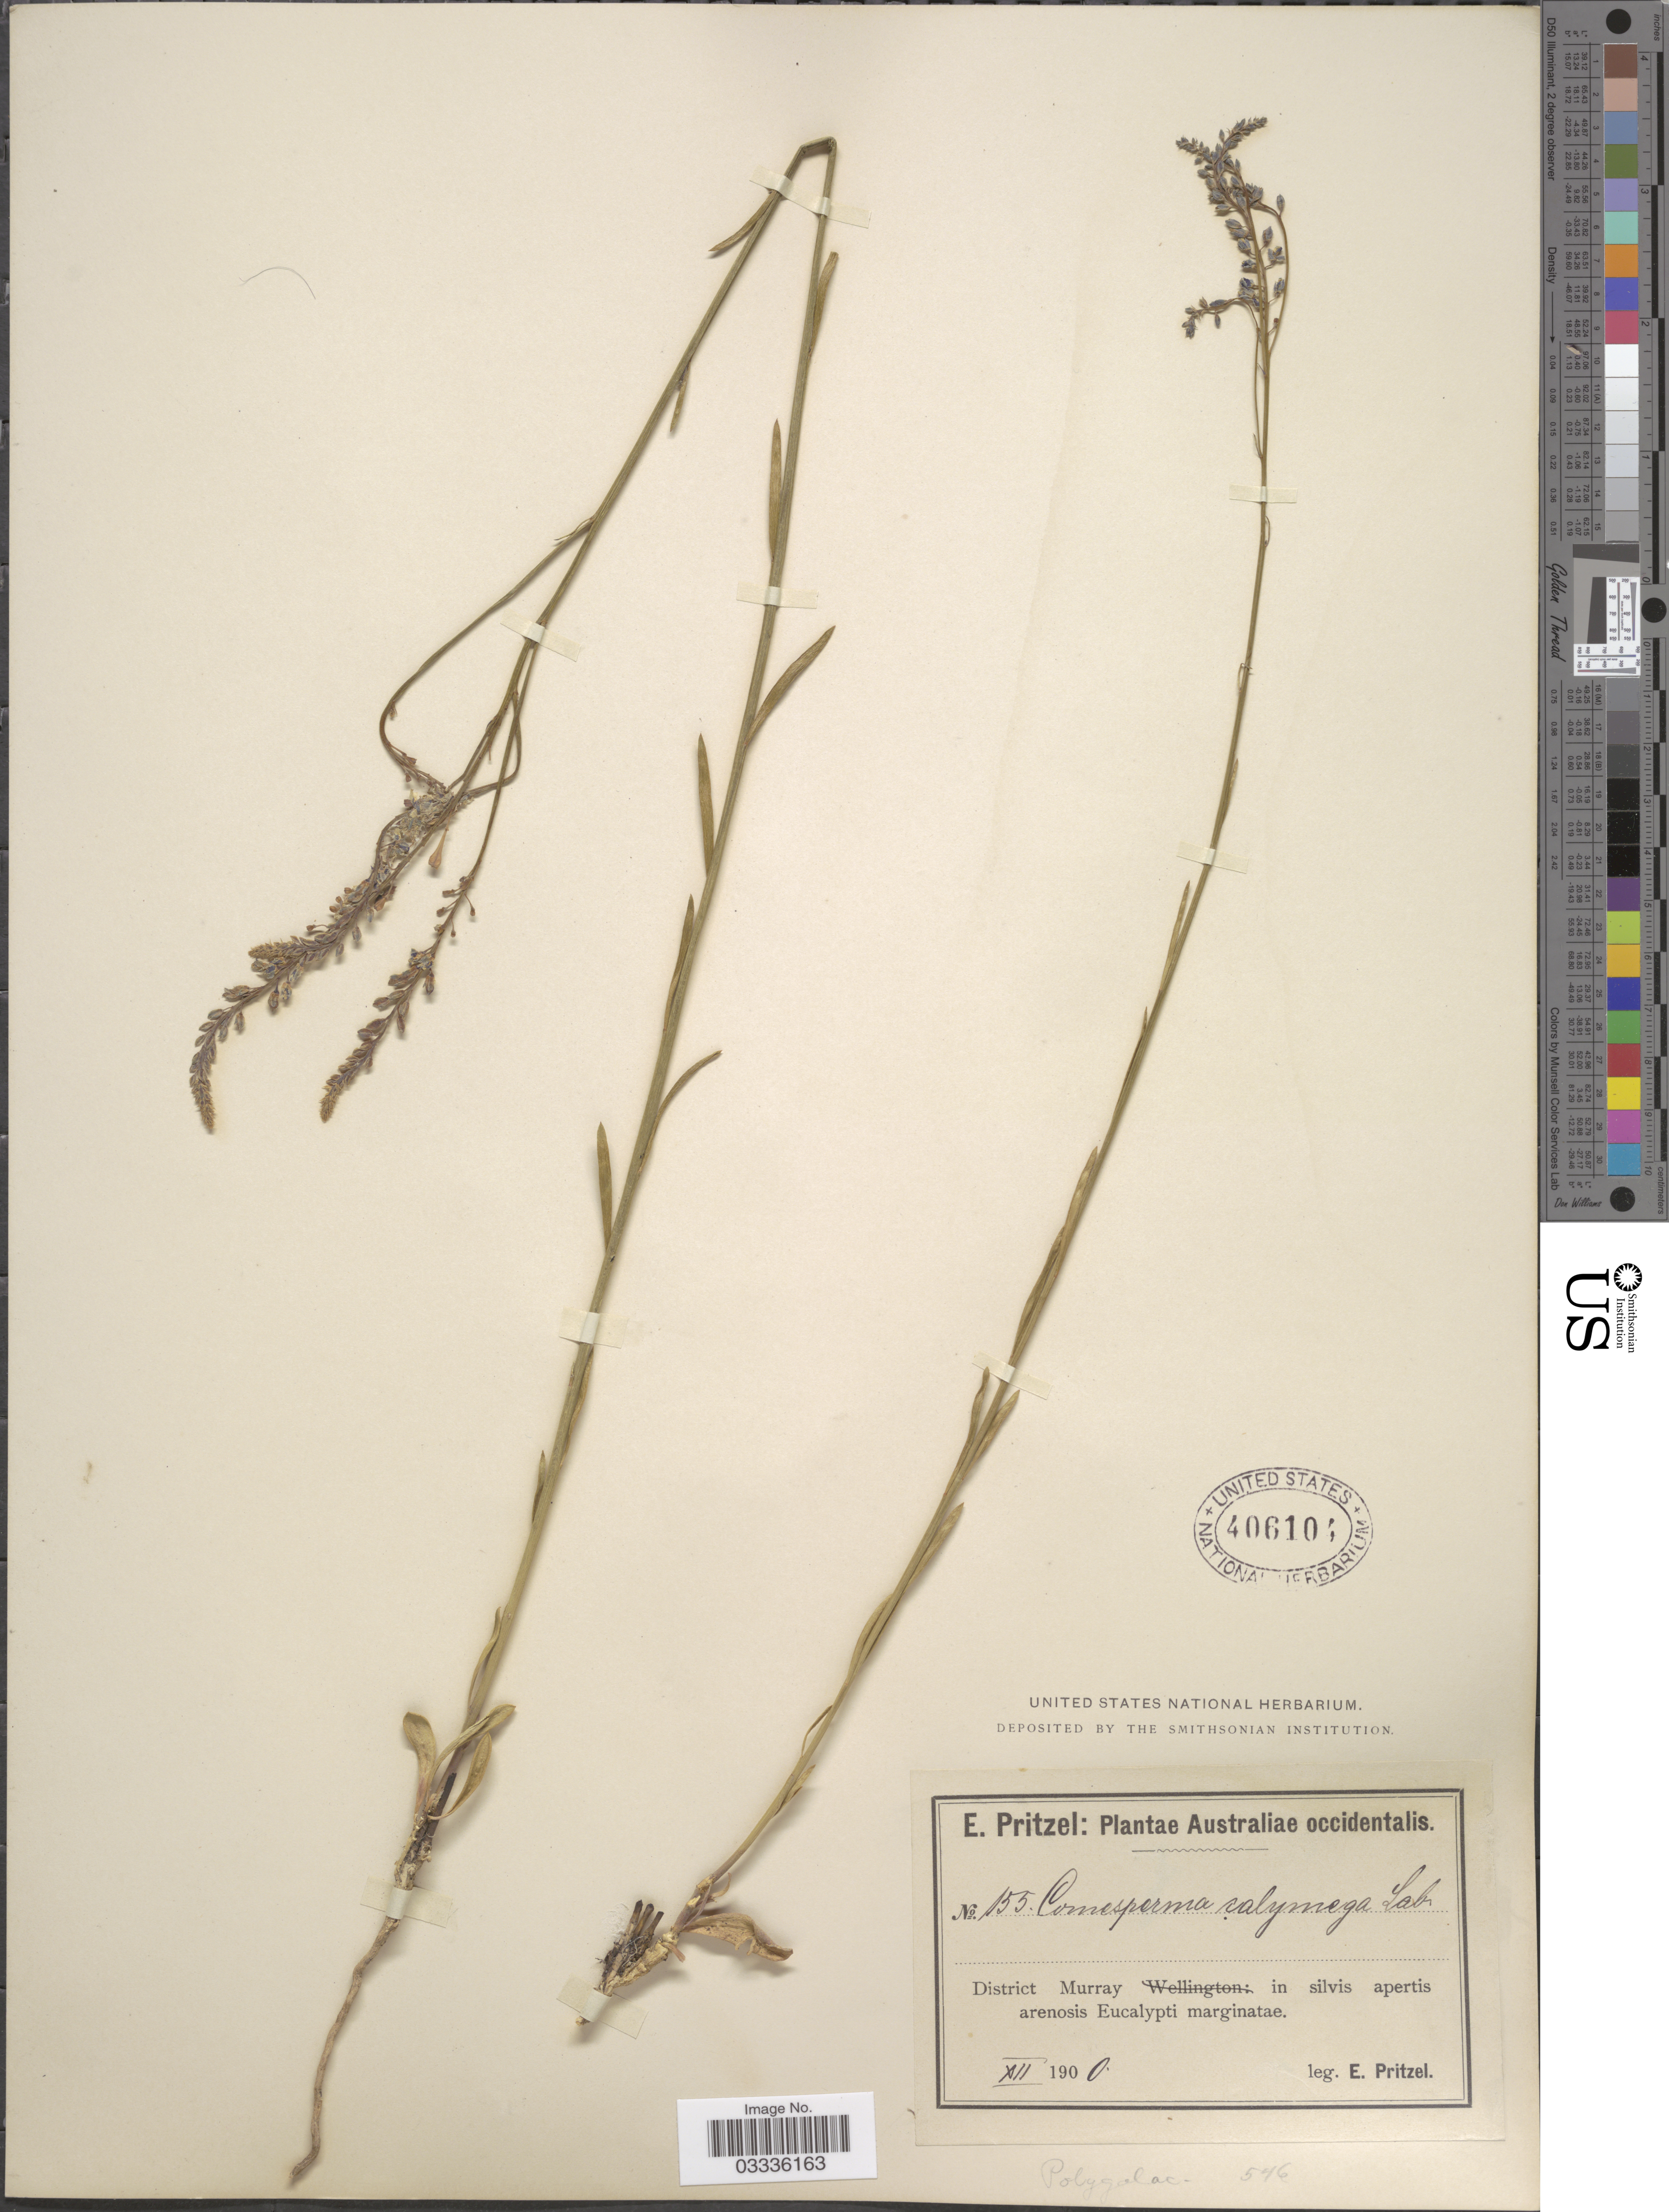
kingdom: Plantae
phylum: Tracheophyta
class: Magnoliopsida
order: Fabales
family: Polygalaceae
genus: Comesperma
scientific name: Comesperma calymega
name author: Labill.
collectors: E. G. Pritzel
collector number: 155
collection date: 1900-12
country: Australia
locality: Australiae occidentalis. District Murray: in silvis apertis arnosis Eucalypti marginatae.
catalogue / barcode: US 406104